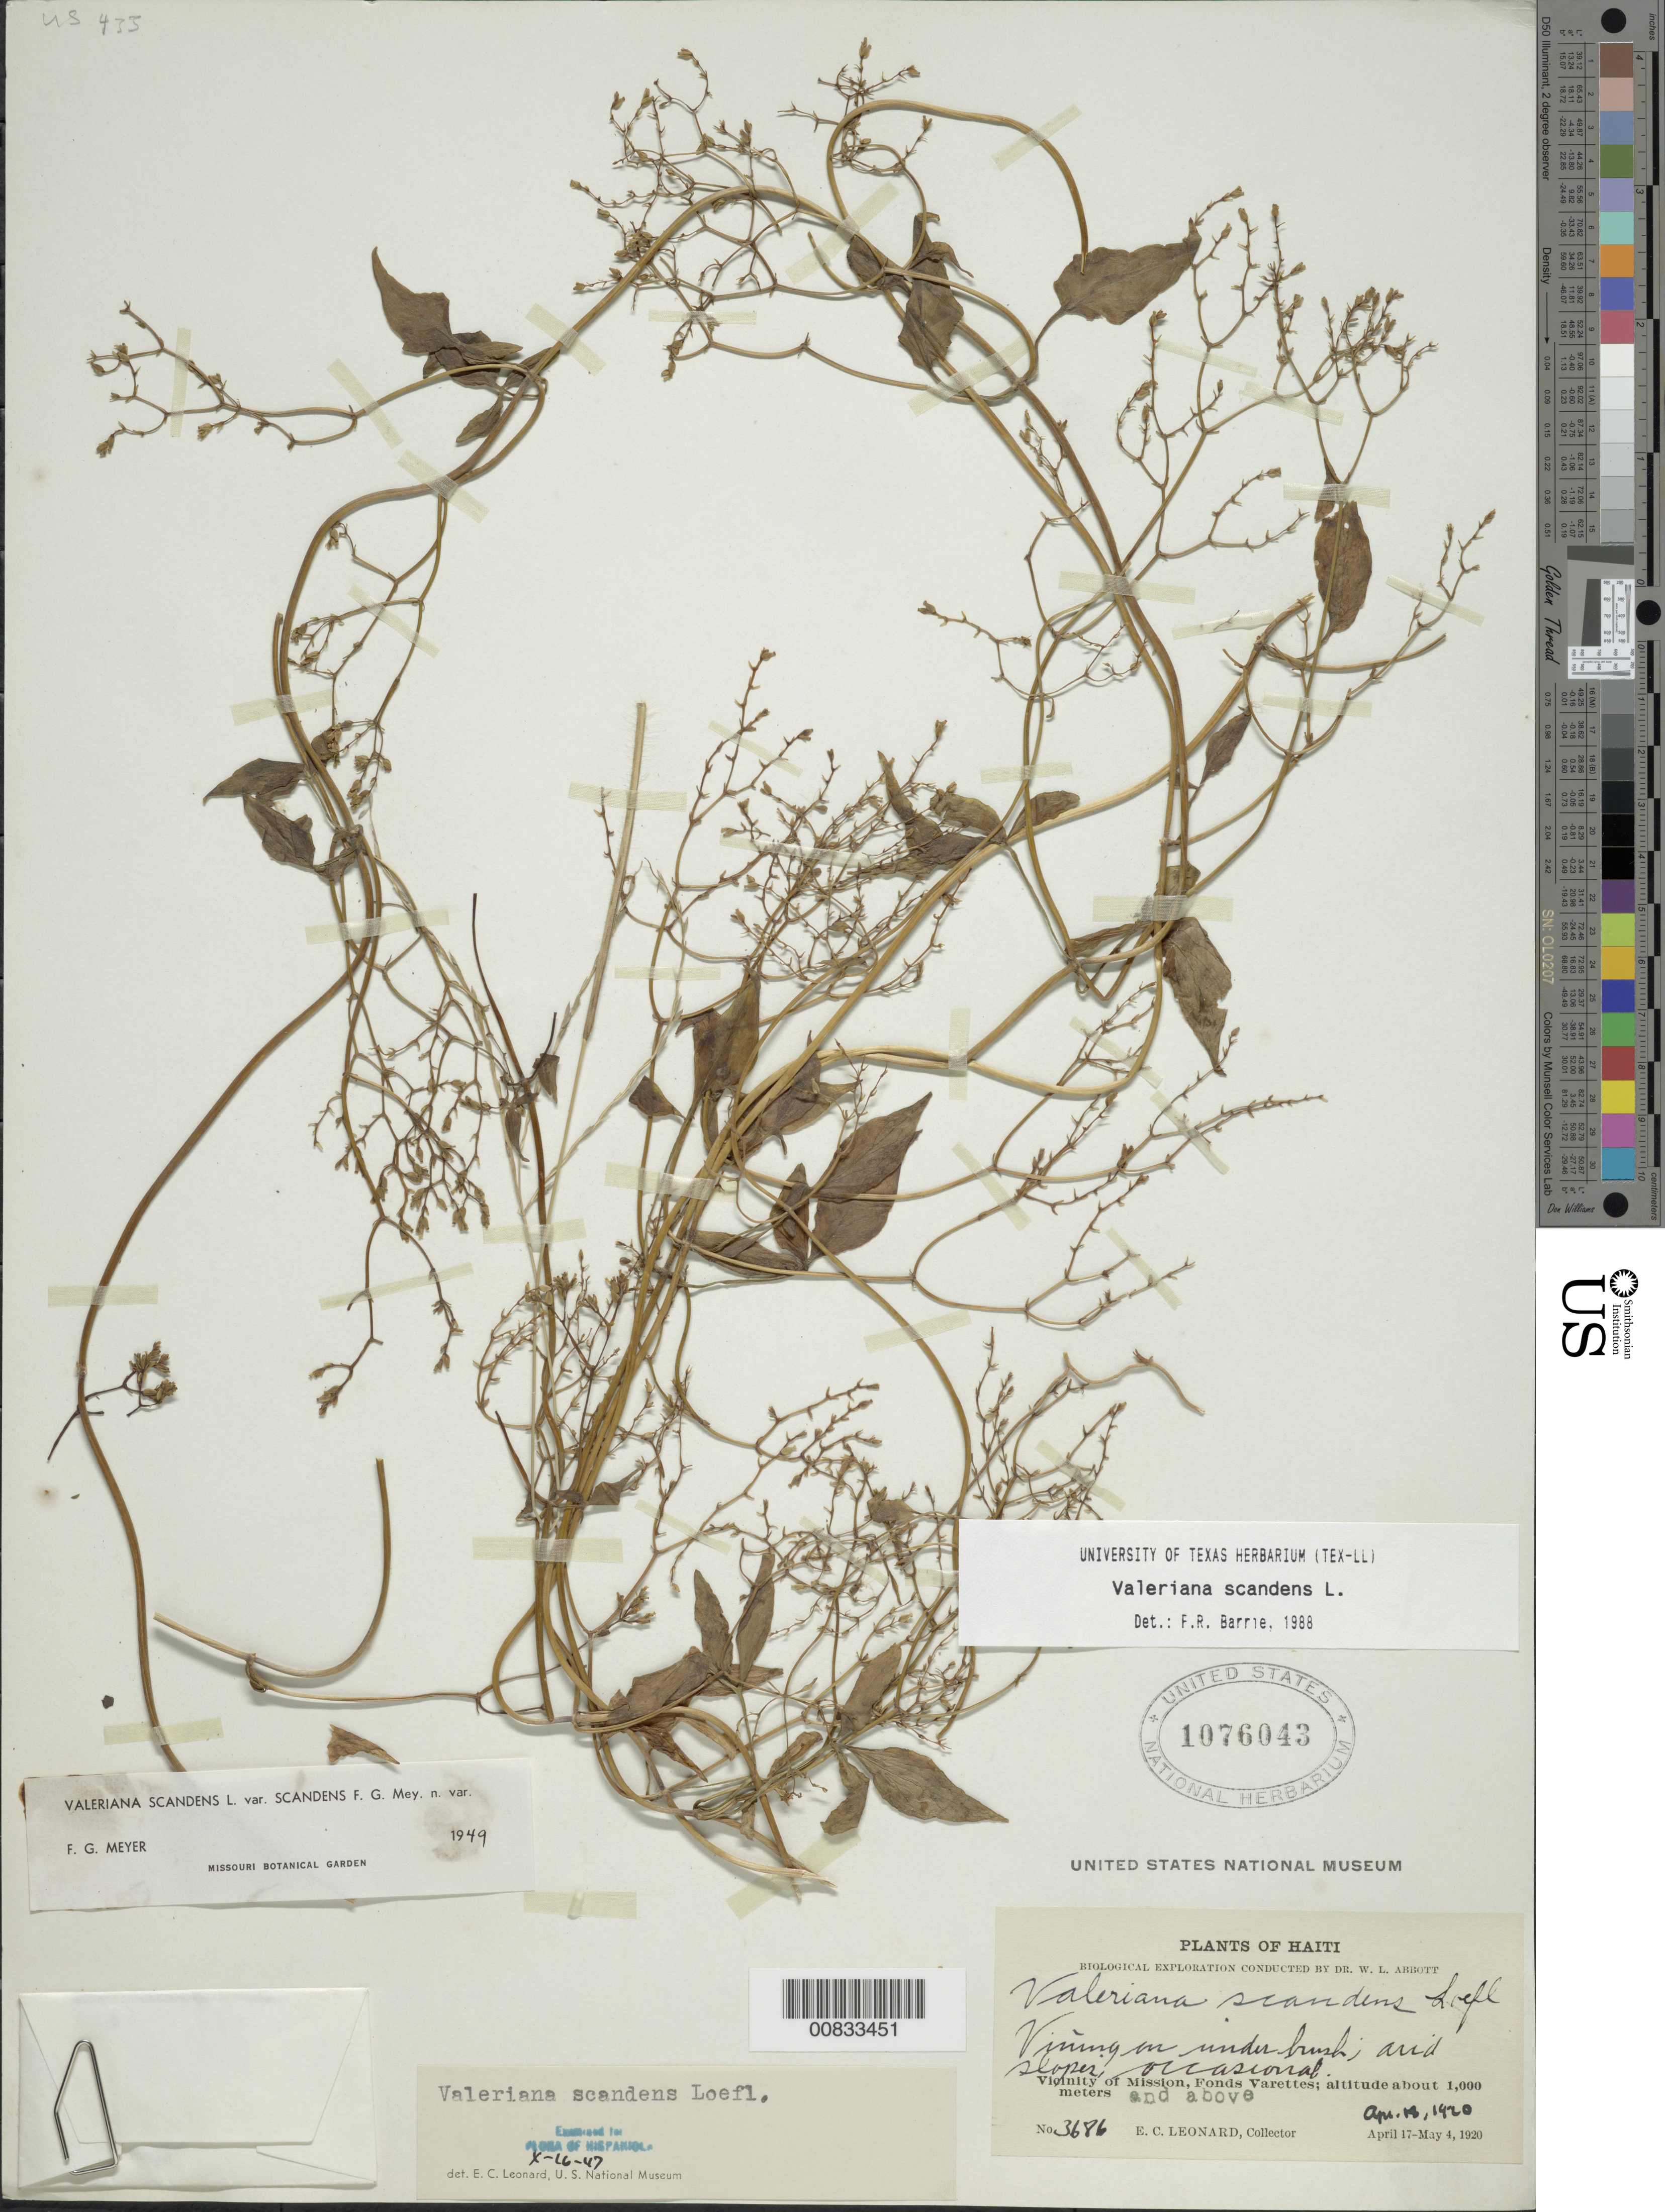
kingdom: Plantae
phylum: Tracheophyta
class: Magnoliopsida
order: Dipsacales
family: Caprifoliaceae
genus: Valeriana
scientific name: Valeriana domingensis x V. scandens L.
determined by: Barrie, F. R.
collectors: E. C. Leonard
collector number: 3686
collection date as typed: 18 Apr 1920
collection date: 1920-04-18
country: Haiti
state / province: Ouest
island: Hispaniola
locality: Vicinity of Mission, Fond Verrettes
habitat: On underbush on arid slopes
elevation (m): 1000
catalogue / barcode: US 1076043